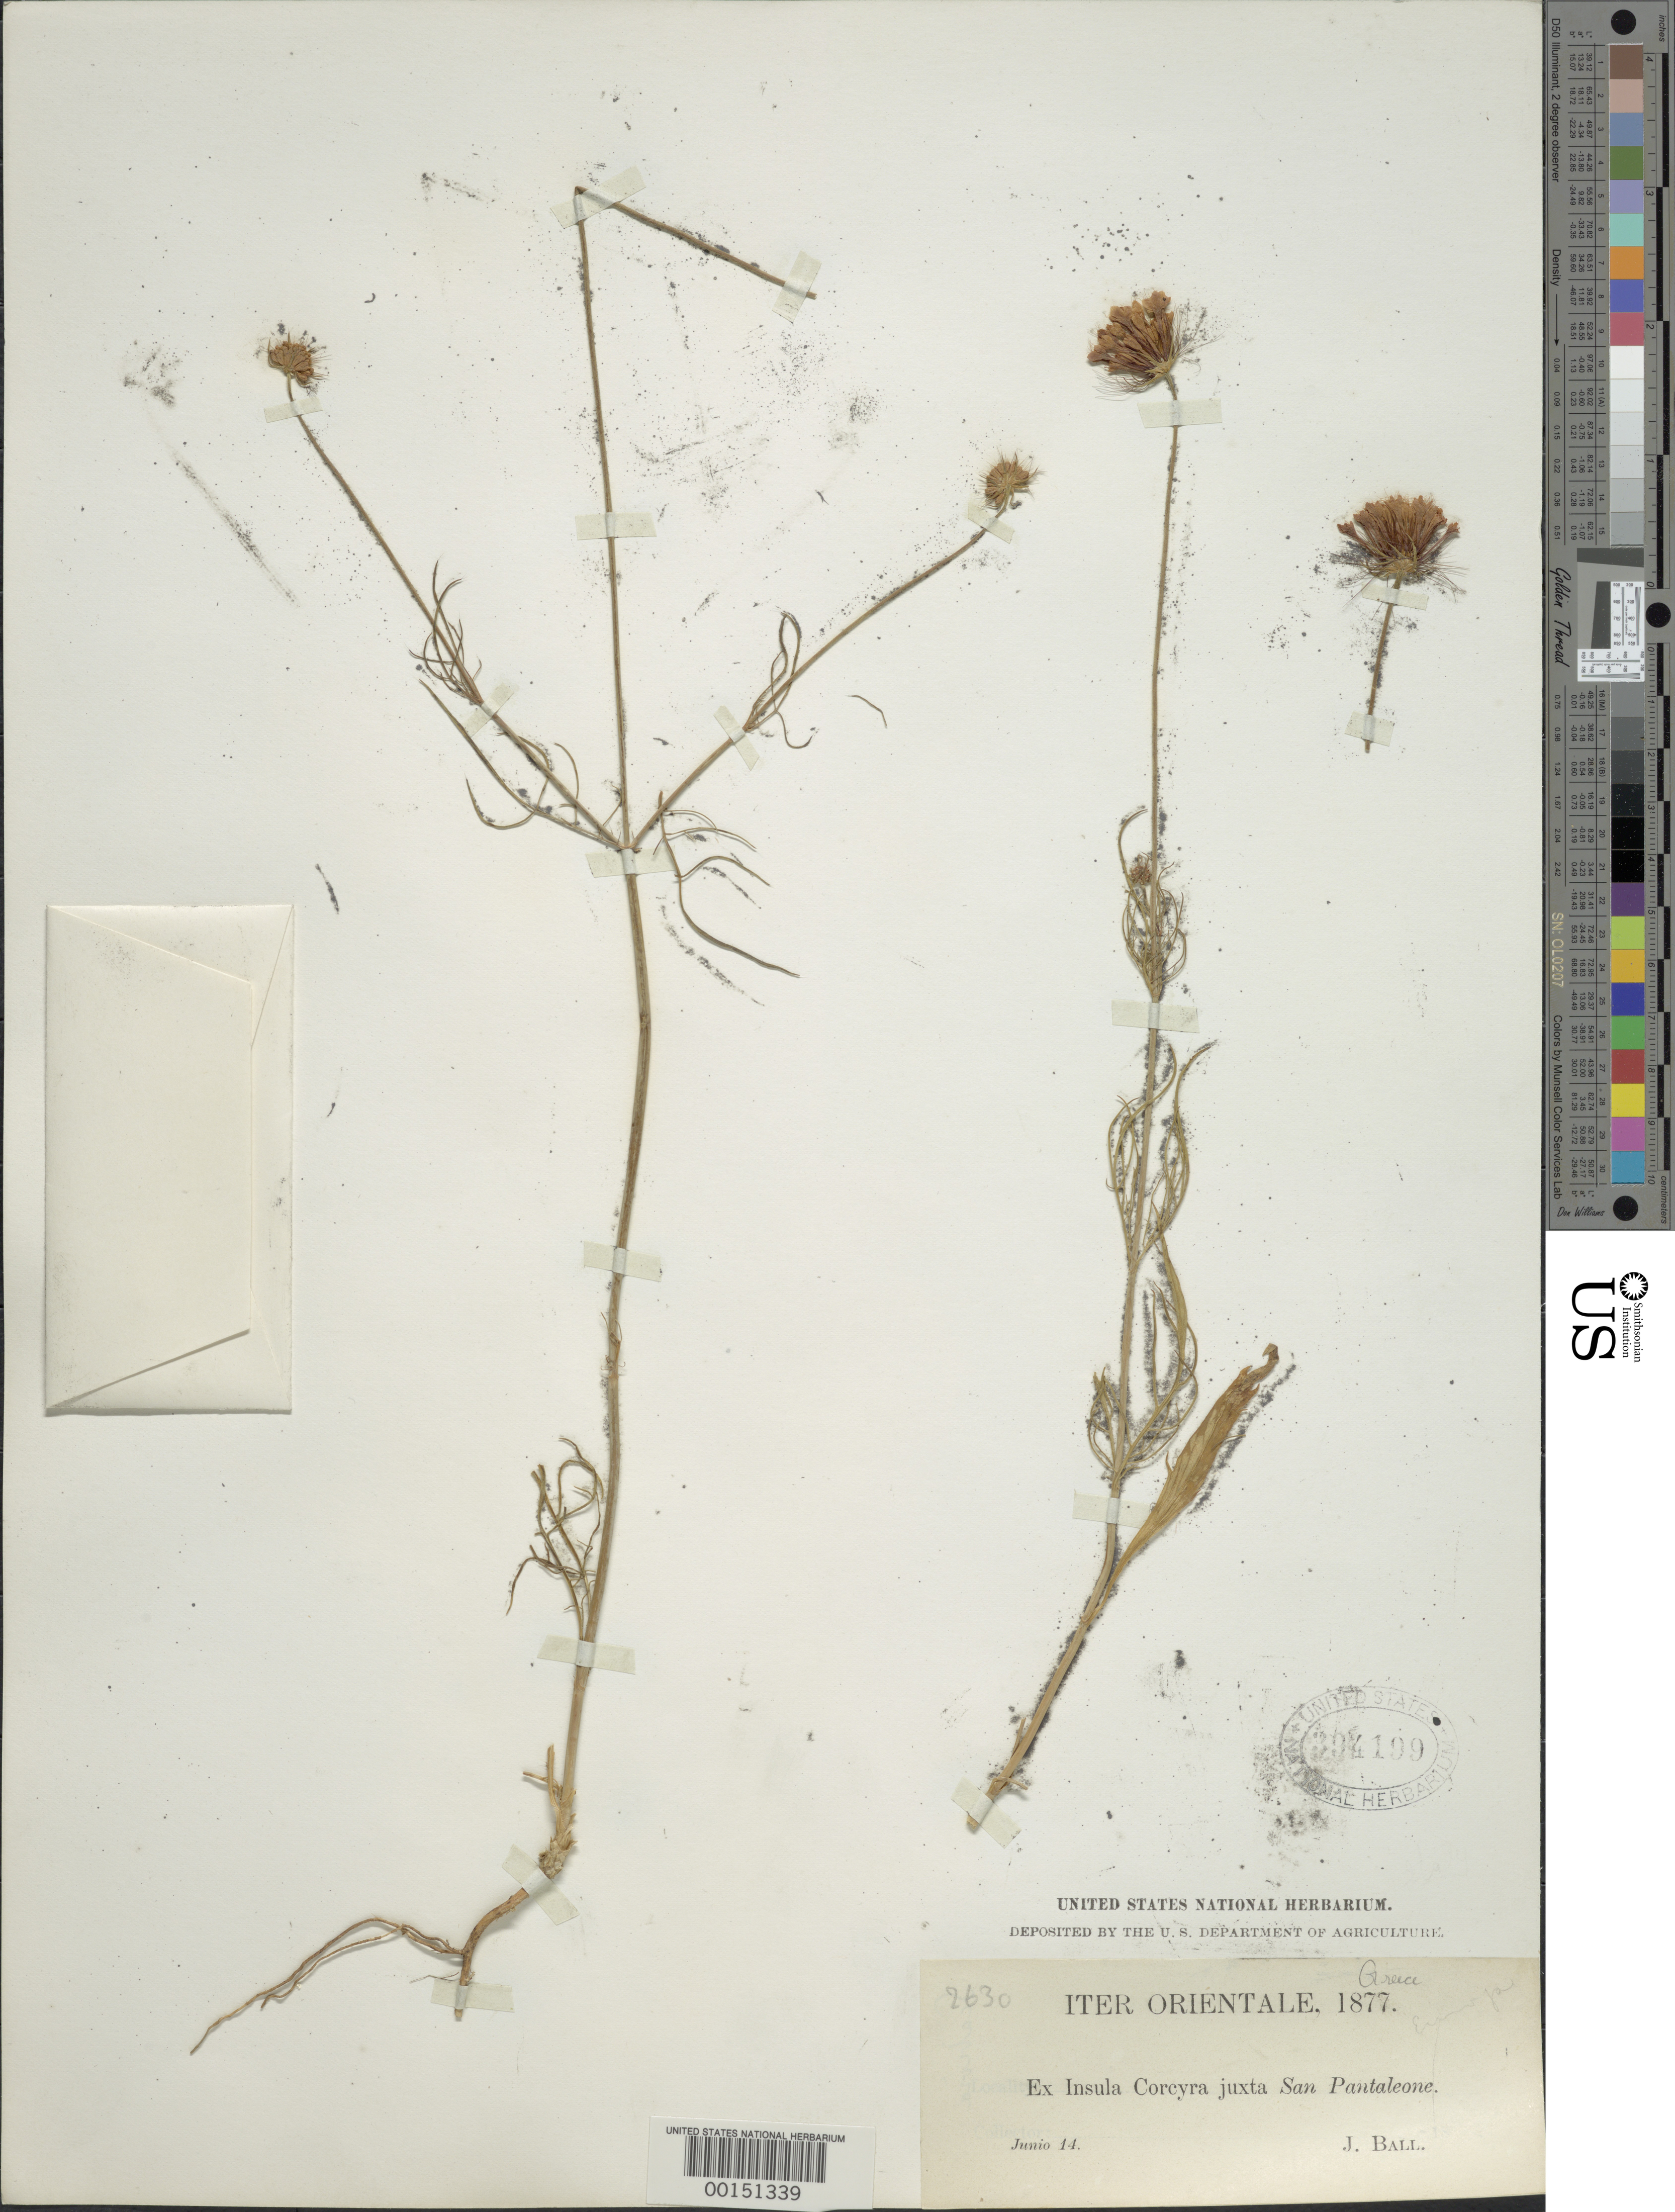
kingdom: Plantae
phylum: Tracheophyta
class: Magnoliopsida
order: Dipsacales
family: Caprifoliaceae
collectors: J. Ball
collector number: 2630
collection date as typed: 14 Jun 1877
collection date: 1877-06-14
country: Greece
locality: Corcyra, San Pantaleone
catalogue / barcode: US 394199